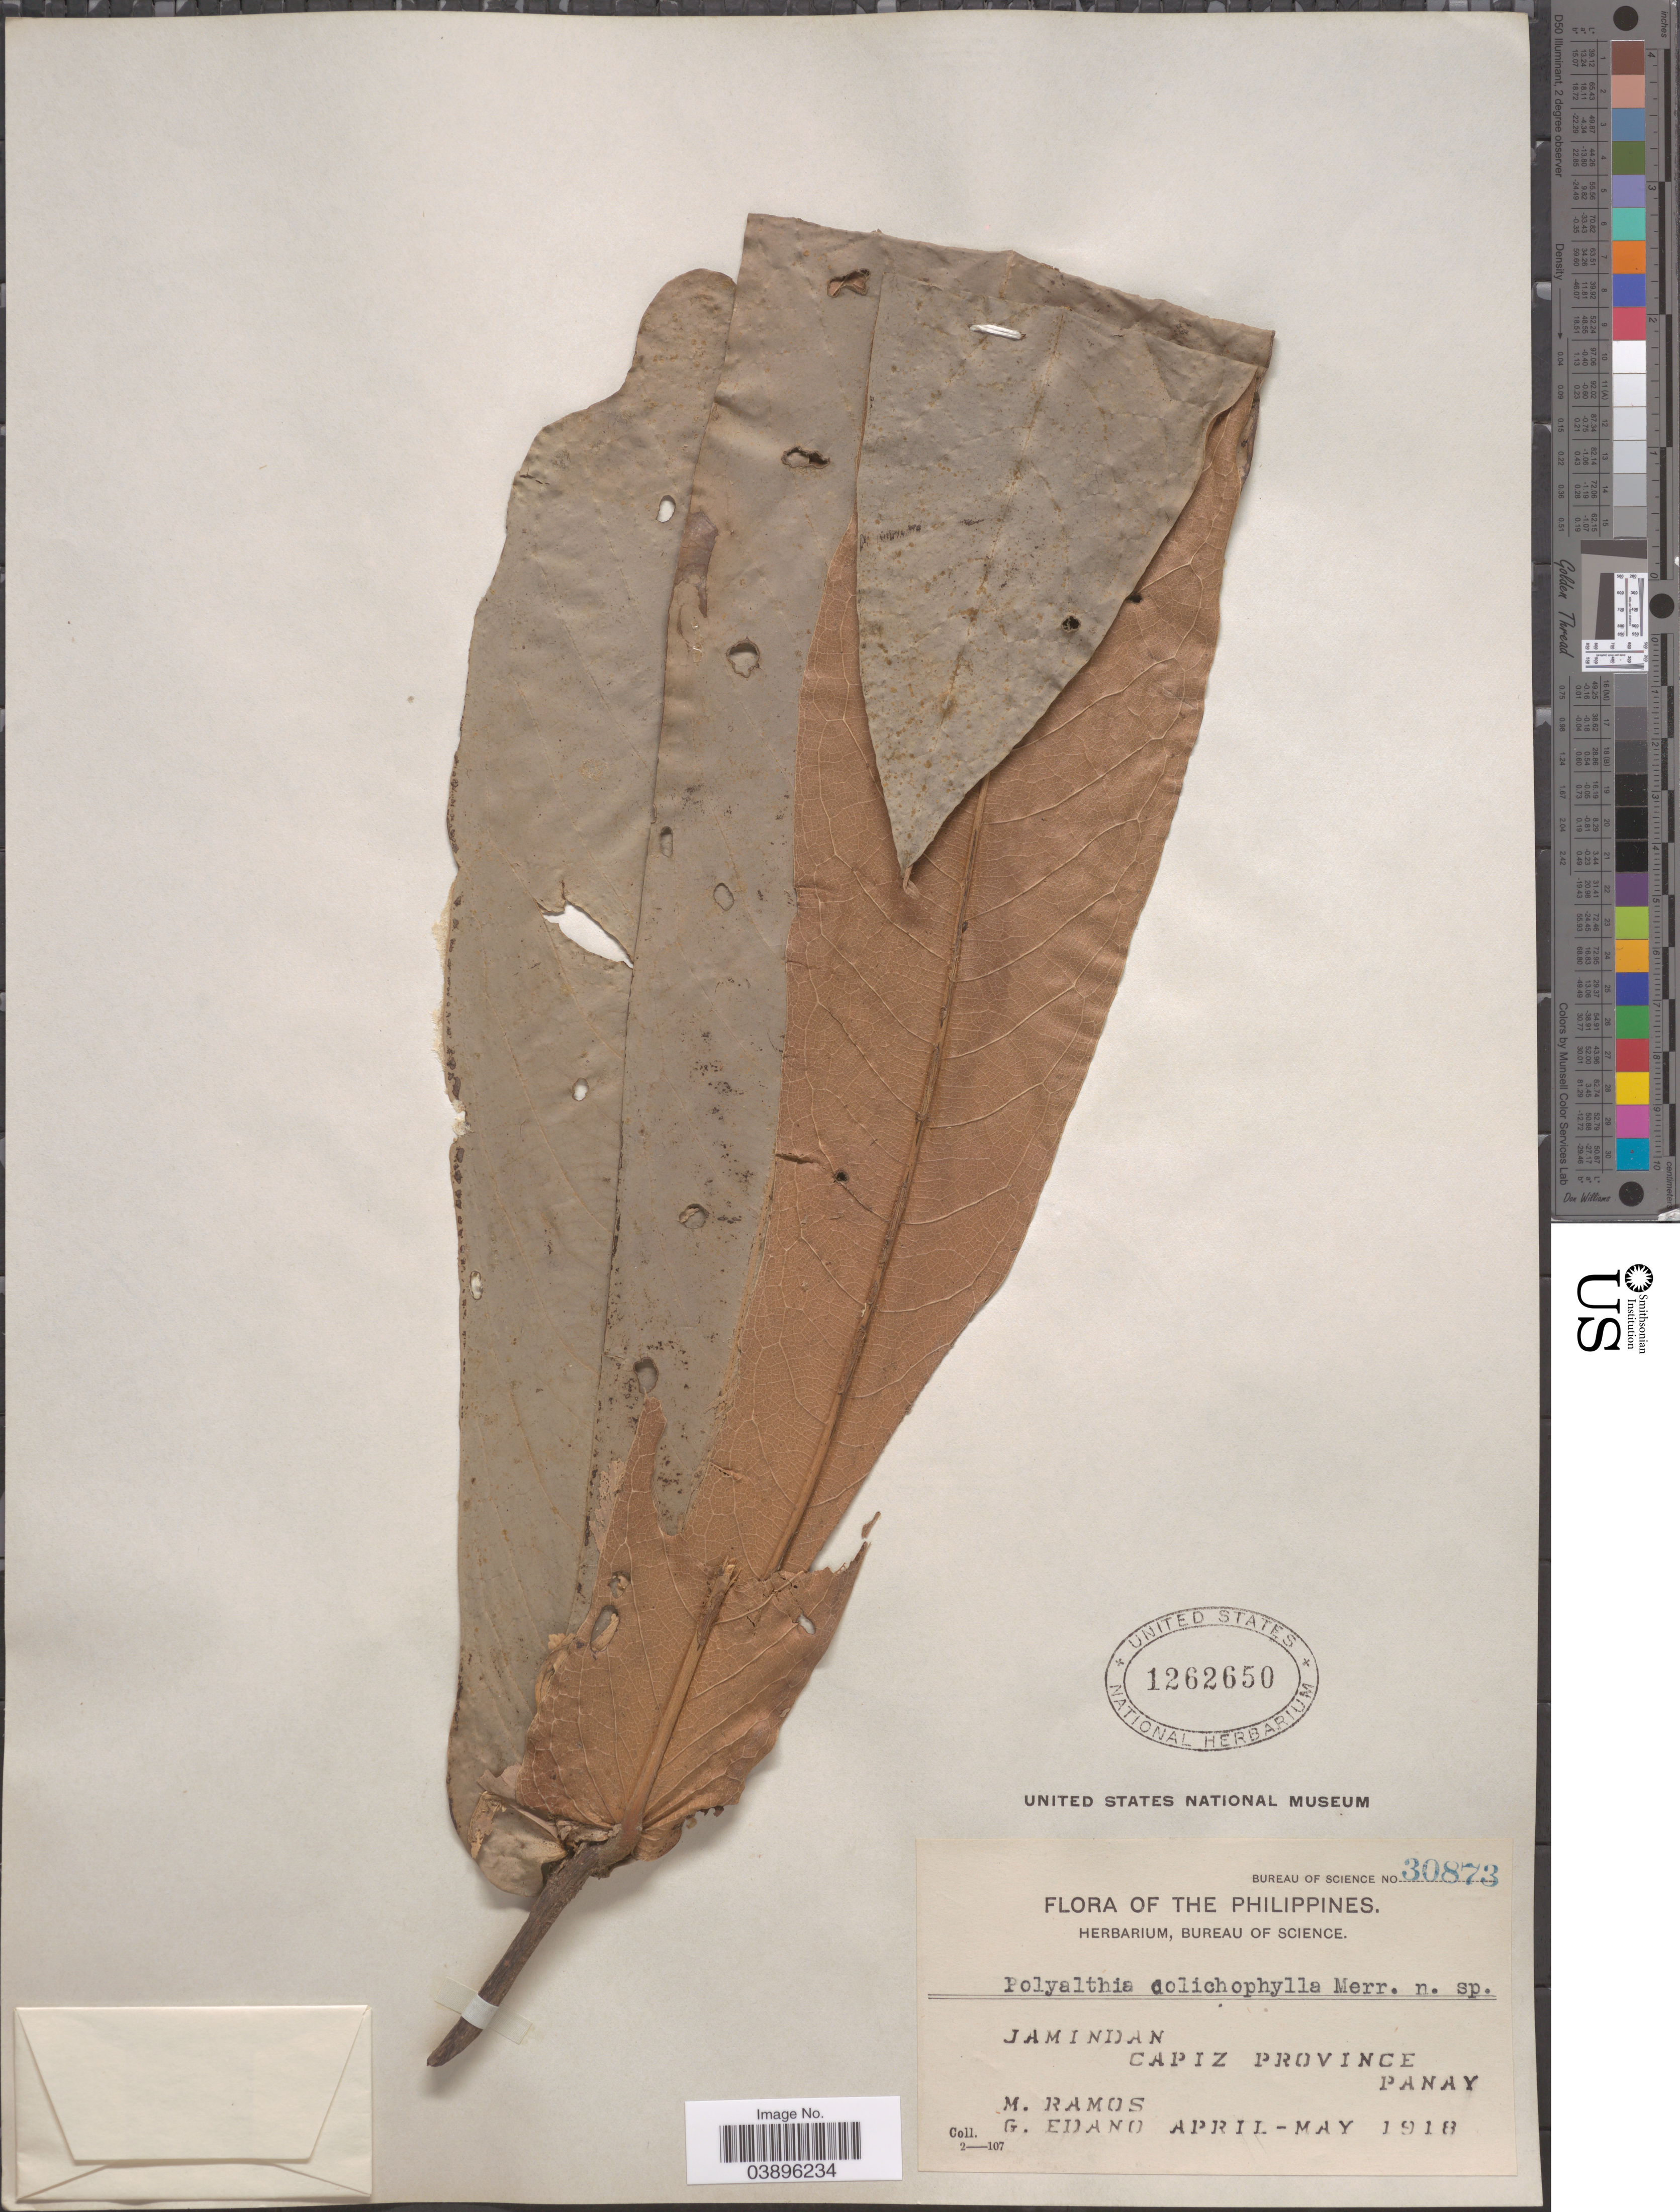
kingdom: Plantae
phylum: Tracheophyta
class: Magnoliopsida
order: Magnoliales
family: Annonaceae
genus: Polyalthia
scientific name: Polyalthia dolichophylla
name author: Merr.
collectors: M. Ramos & G. Edaño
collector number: Bureau of Science 30873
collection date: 1918-04/1918-05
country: Philippines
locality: Jamindan. Capiz Province. Panay.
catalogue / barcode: US 1262650